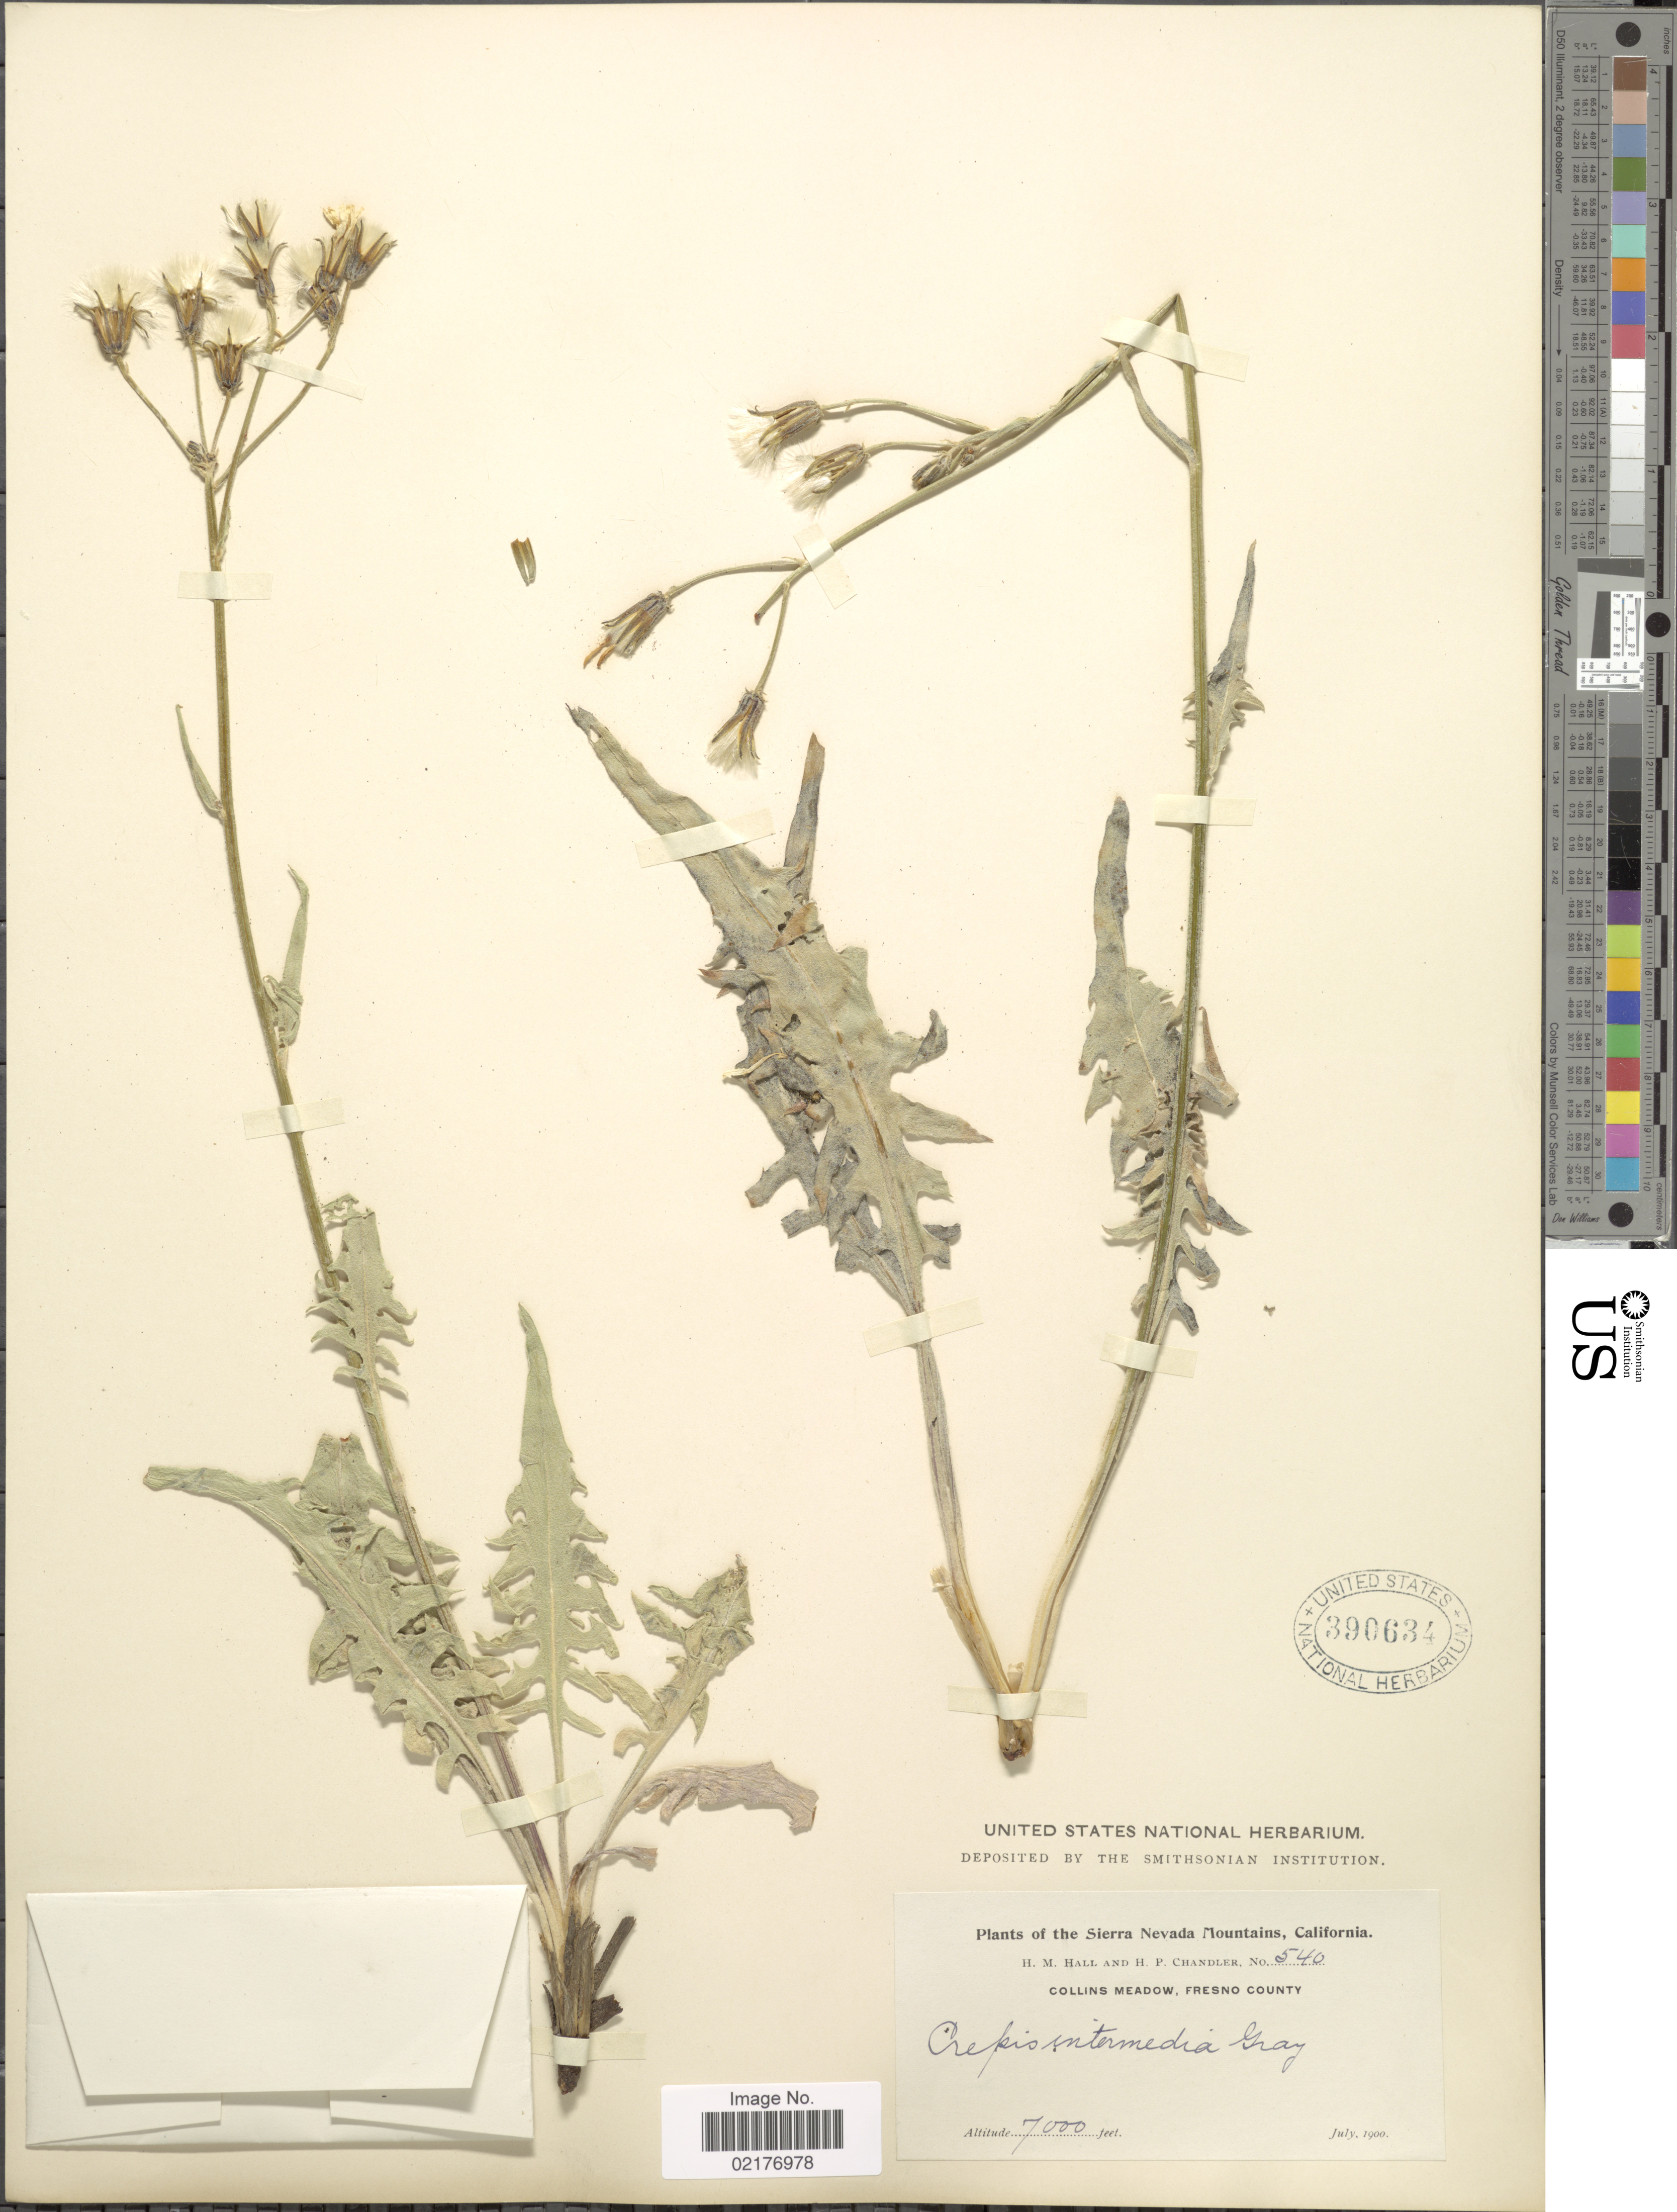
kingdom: Plantae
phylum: Tracheophyta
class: Magnoliopsida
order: Asterales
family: Asteraceae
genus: Crepis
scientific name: Crepis intermedia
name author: A. Gray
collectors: H. M. Hall & H. Chandler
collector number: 540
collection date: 1900-07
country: United States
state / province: California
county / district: Fresno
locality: The Sierra Nevada Mountains, California, Collins Meadow, Fresno County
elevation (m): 2134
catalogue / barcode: US 390634